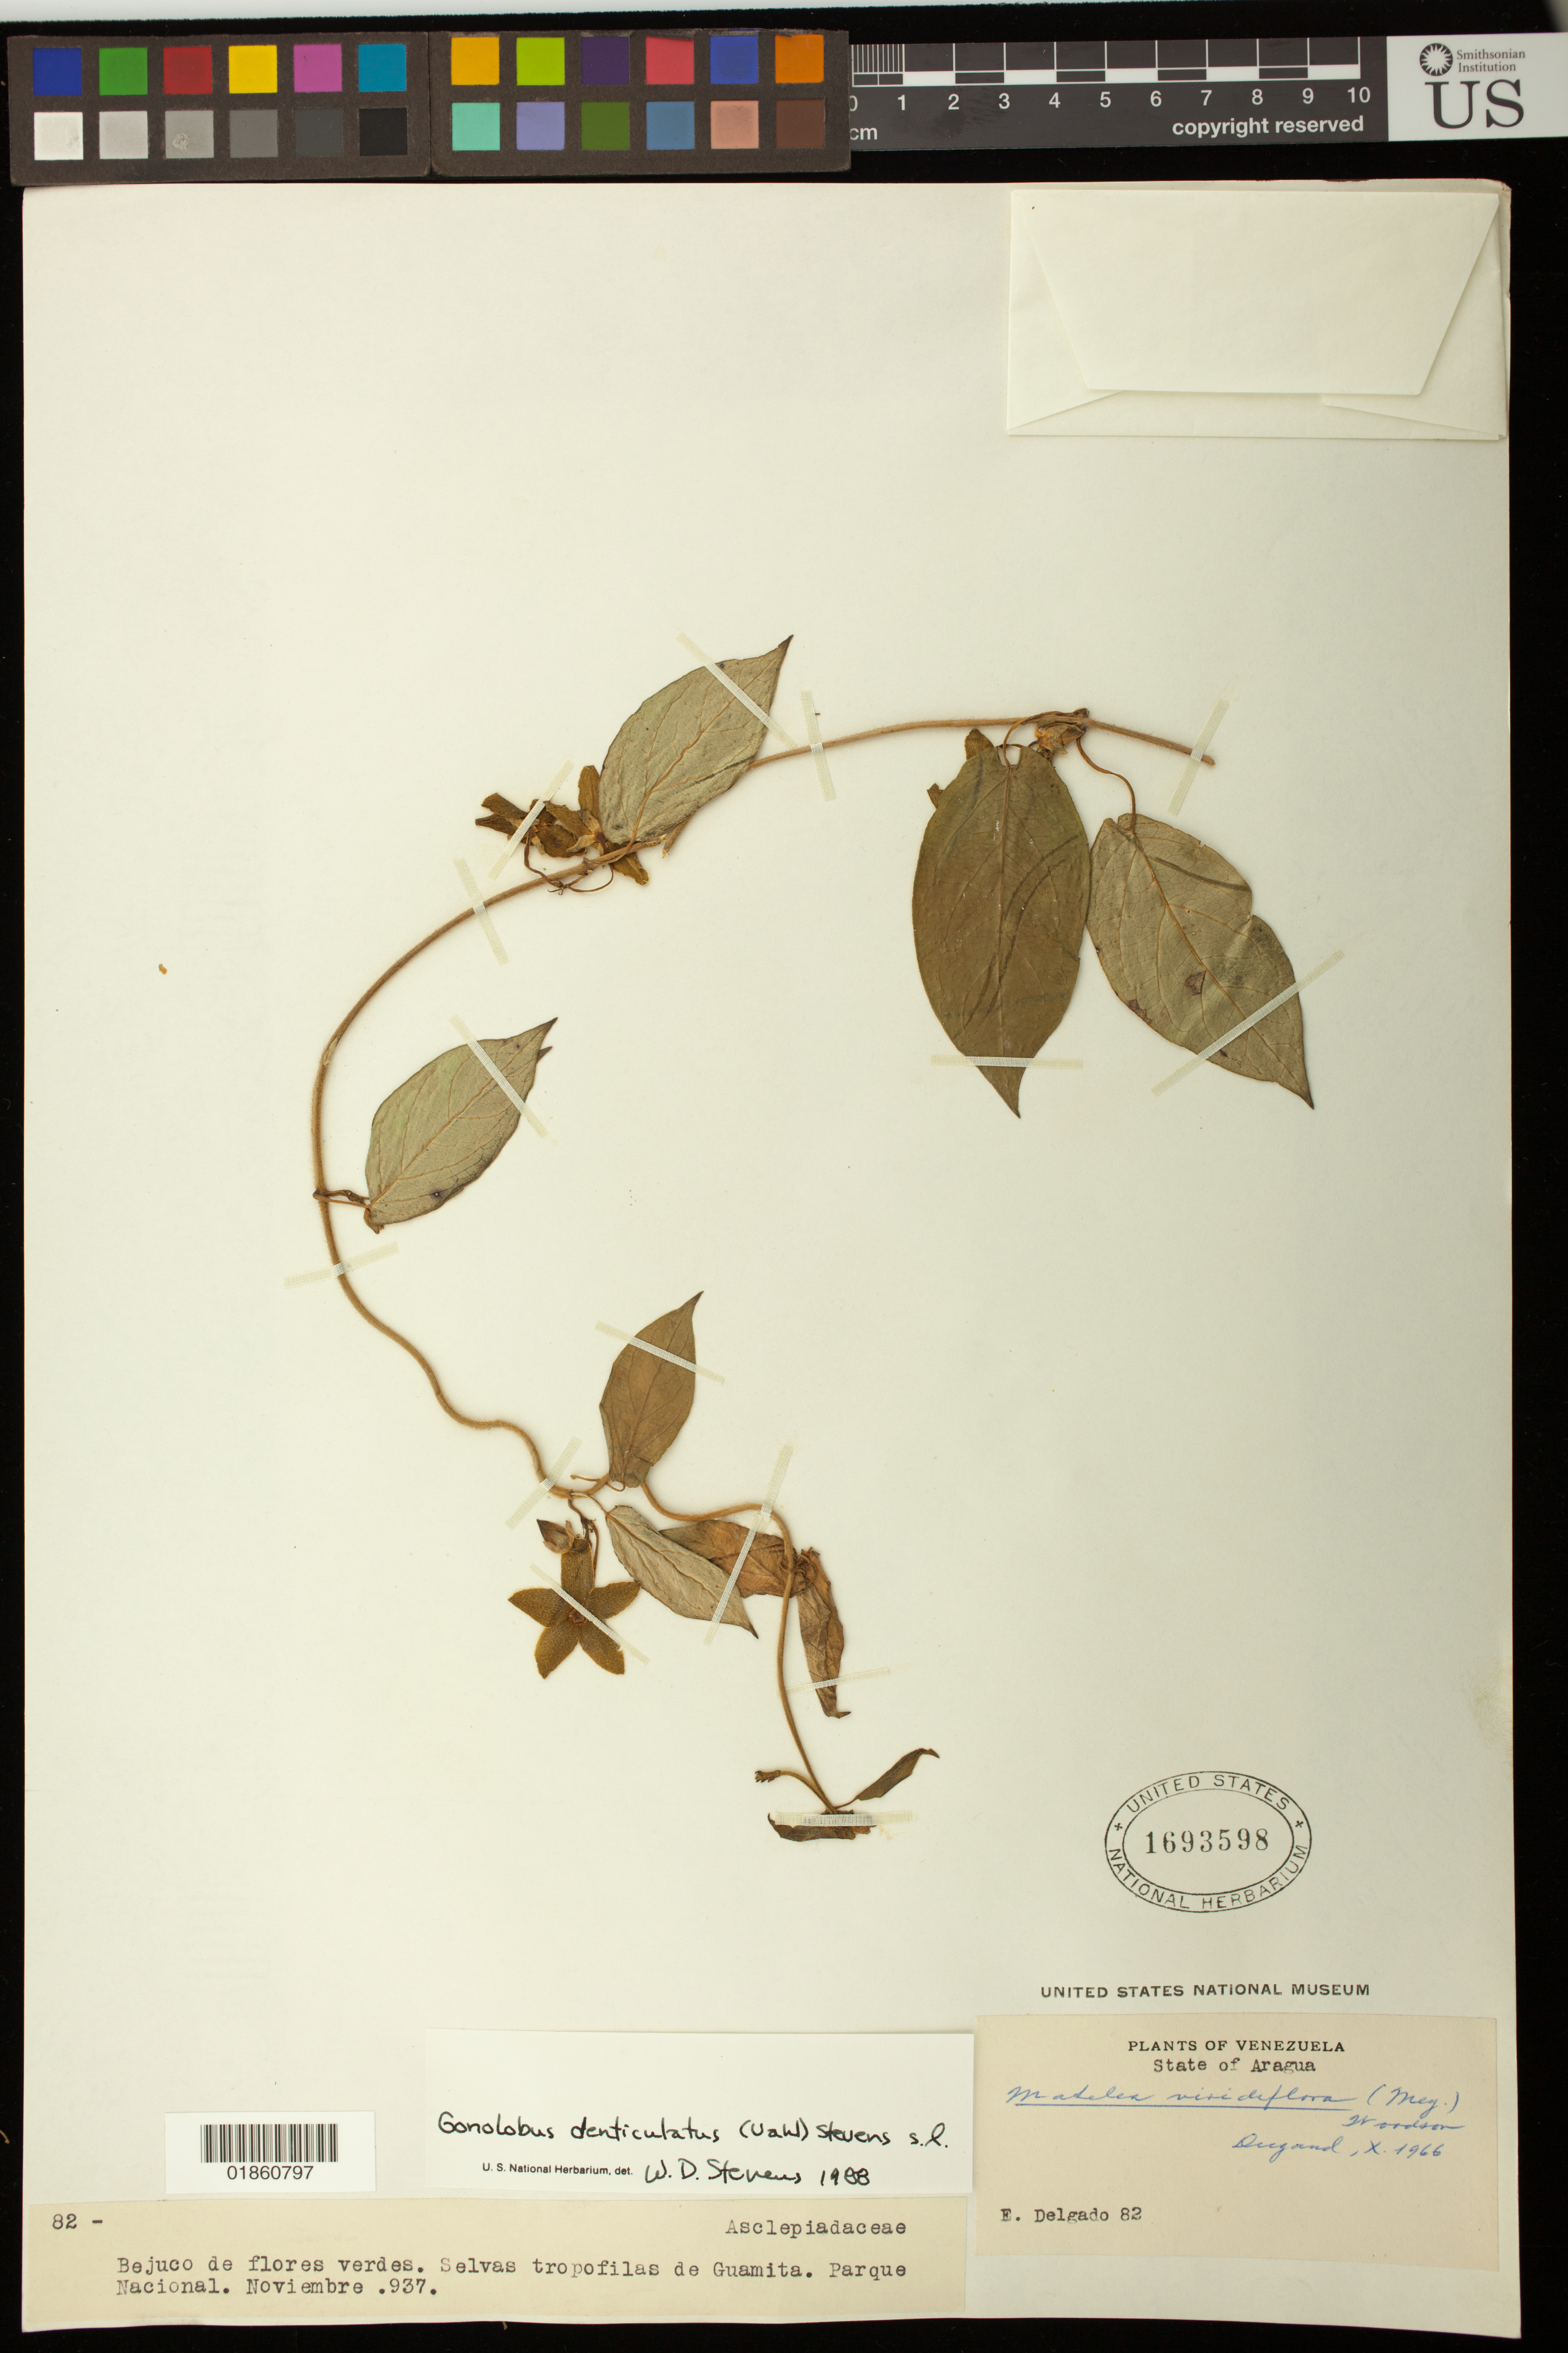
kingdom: Plantae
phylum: Tracheophyta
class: Magnoliopsida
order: Gentianales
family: Apocynaceae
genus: Gonolobus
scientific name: Gonolobus denticulatus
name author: (Vahl) W.D. Stevens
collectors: E. Delgado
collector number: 82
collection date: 1937-11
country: Venezuela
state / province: Aragua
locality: De Guamita , Parque Nacional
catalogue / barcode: US 1693598